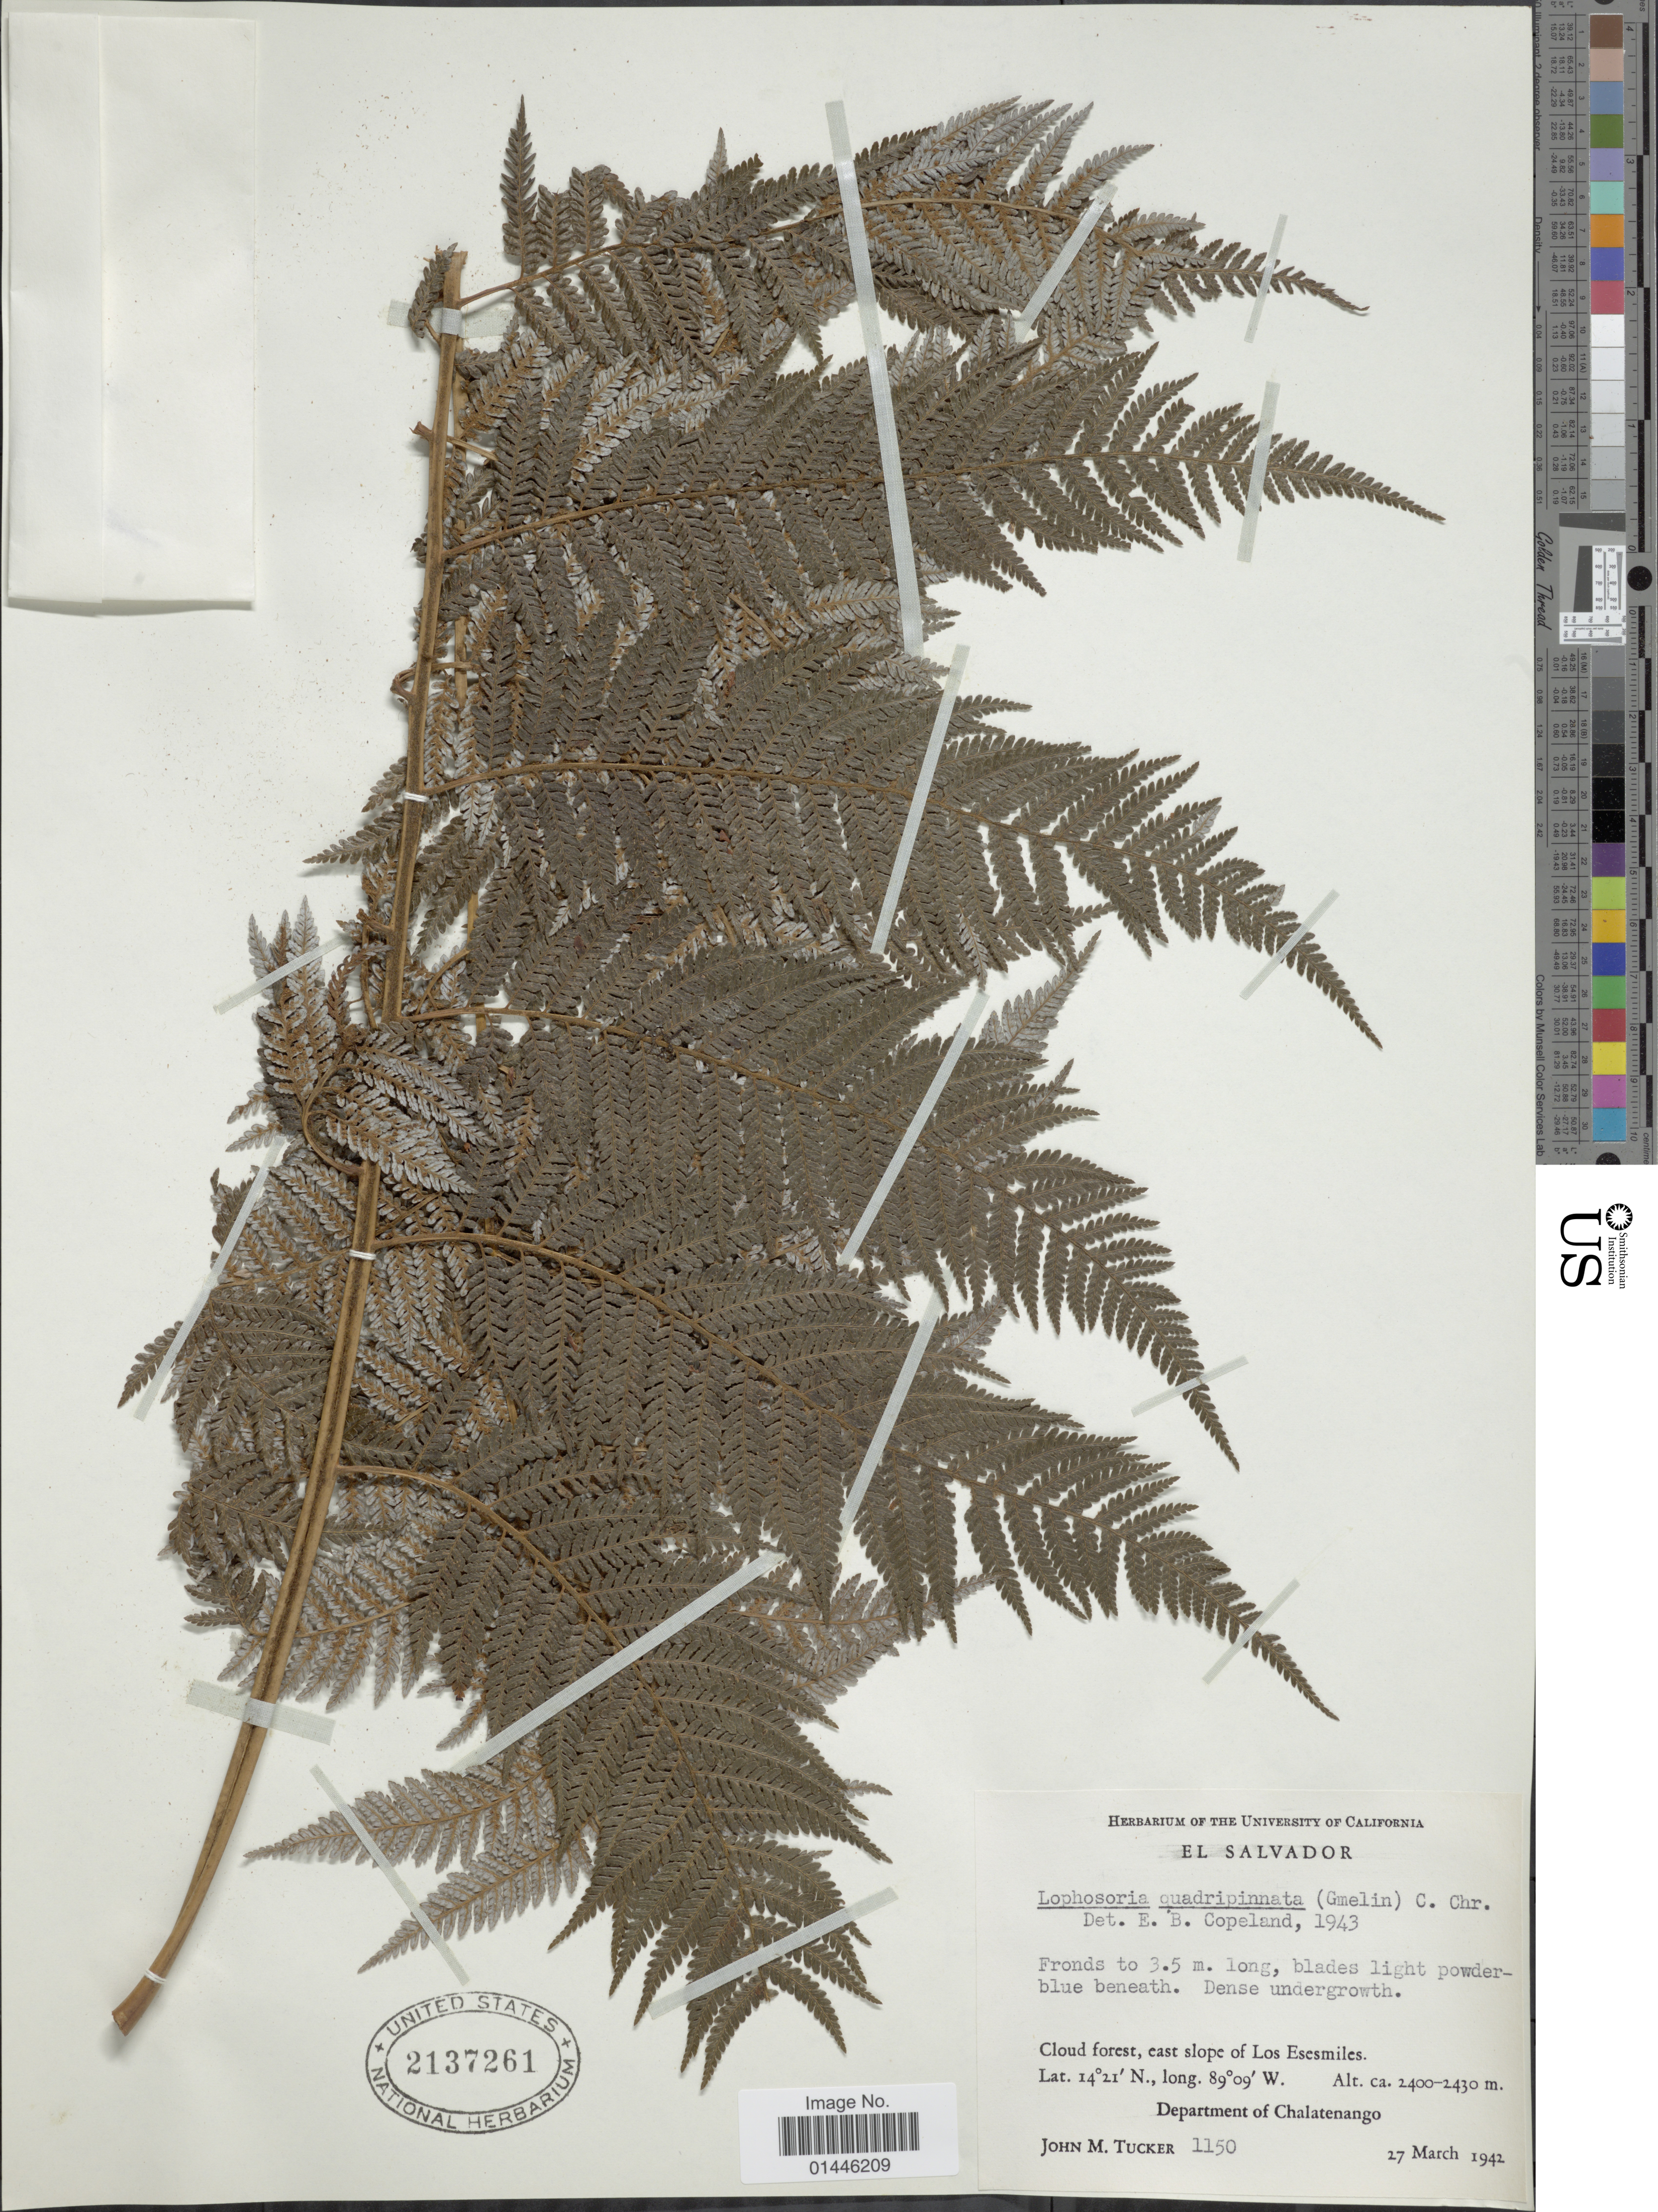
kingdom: Plantae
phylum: Tracheophyta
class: Polypodiopsida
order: Cyatheales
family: Dicksoniaceae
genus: Lophosoria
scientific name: Lophosoria quadripinnata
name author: (J.F. Gmel.) C. Chr.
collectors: J. M. Tucker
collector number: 1150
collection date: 1942-03-27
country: El Salvador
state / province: Chalatenango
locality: East slope of Los Esesmiles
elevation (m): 2400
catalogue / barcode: US 2137261